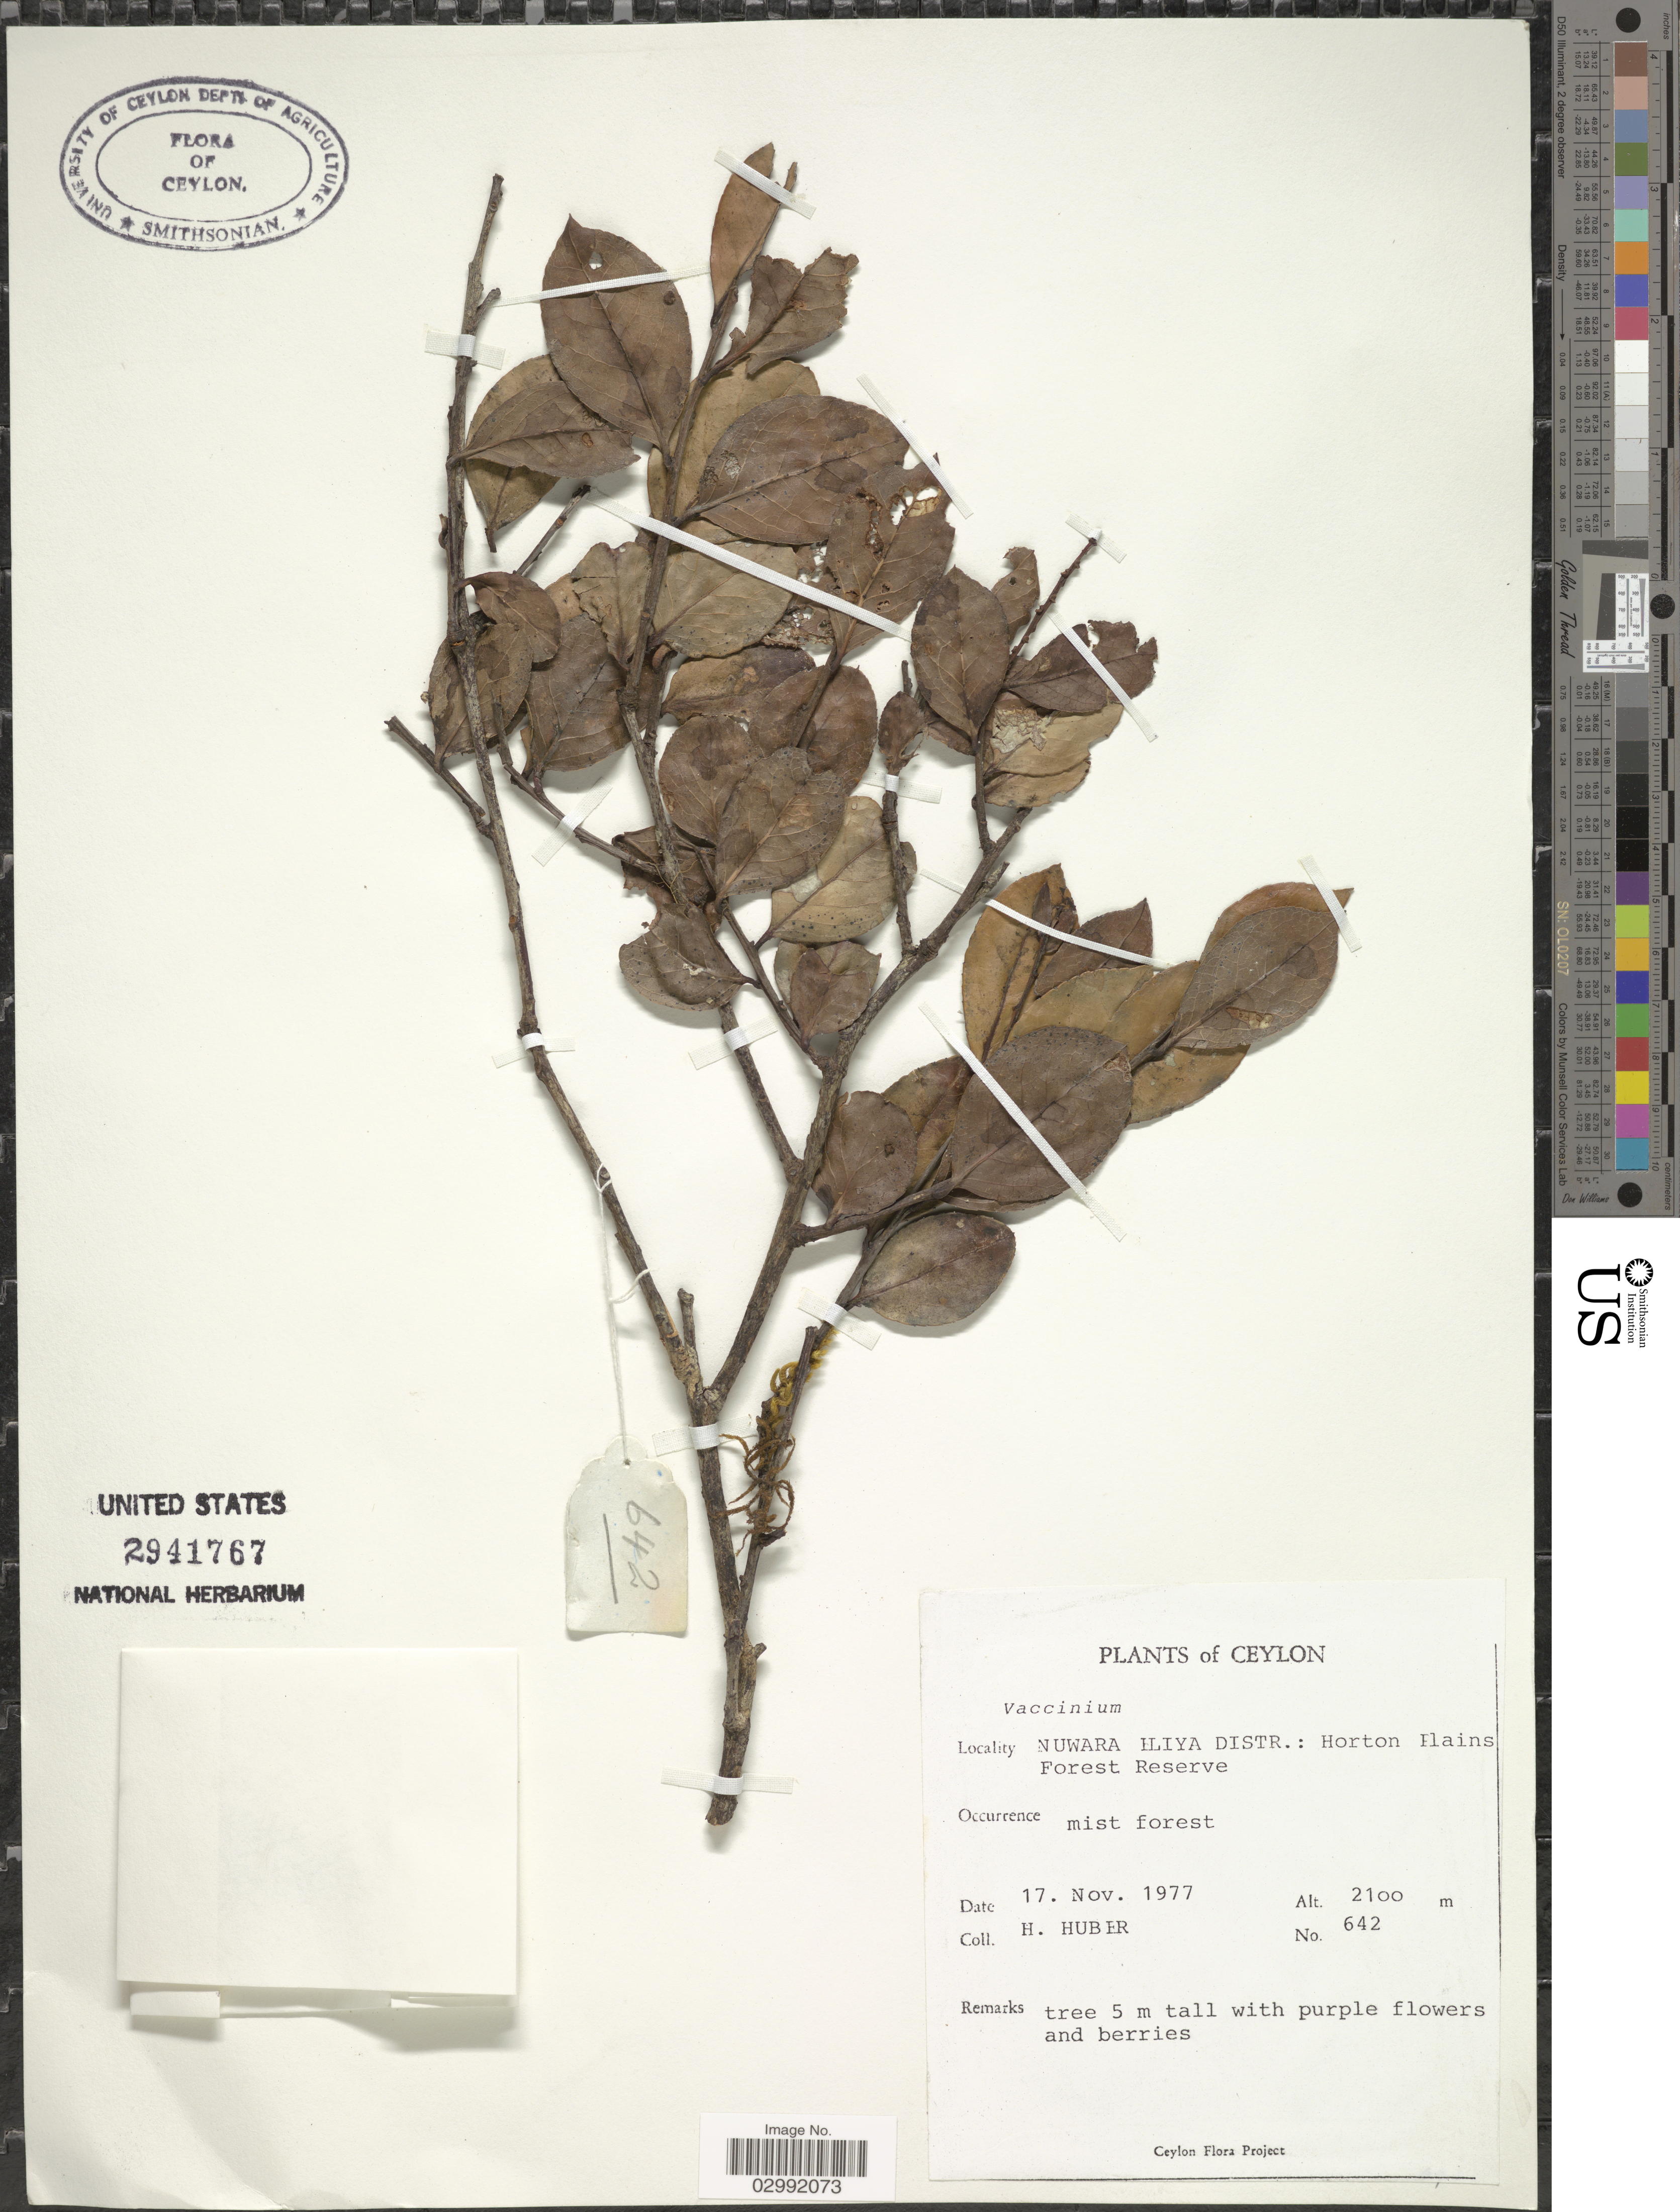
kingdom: Plantae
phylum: Tracheophyta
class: Magnoliopsida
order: Ericales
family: Ericaceae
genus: Vaccinium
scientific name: Vaccinium leschenaultii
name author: Wight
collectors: H. Huber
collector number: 642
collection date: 1977-11-17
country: Sri Lanka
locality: Ceylon, Nuwara Iliya Distr.: Horton Plains Forest Reserve.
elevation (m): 2100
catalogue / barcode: US 2941767